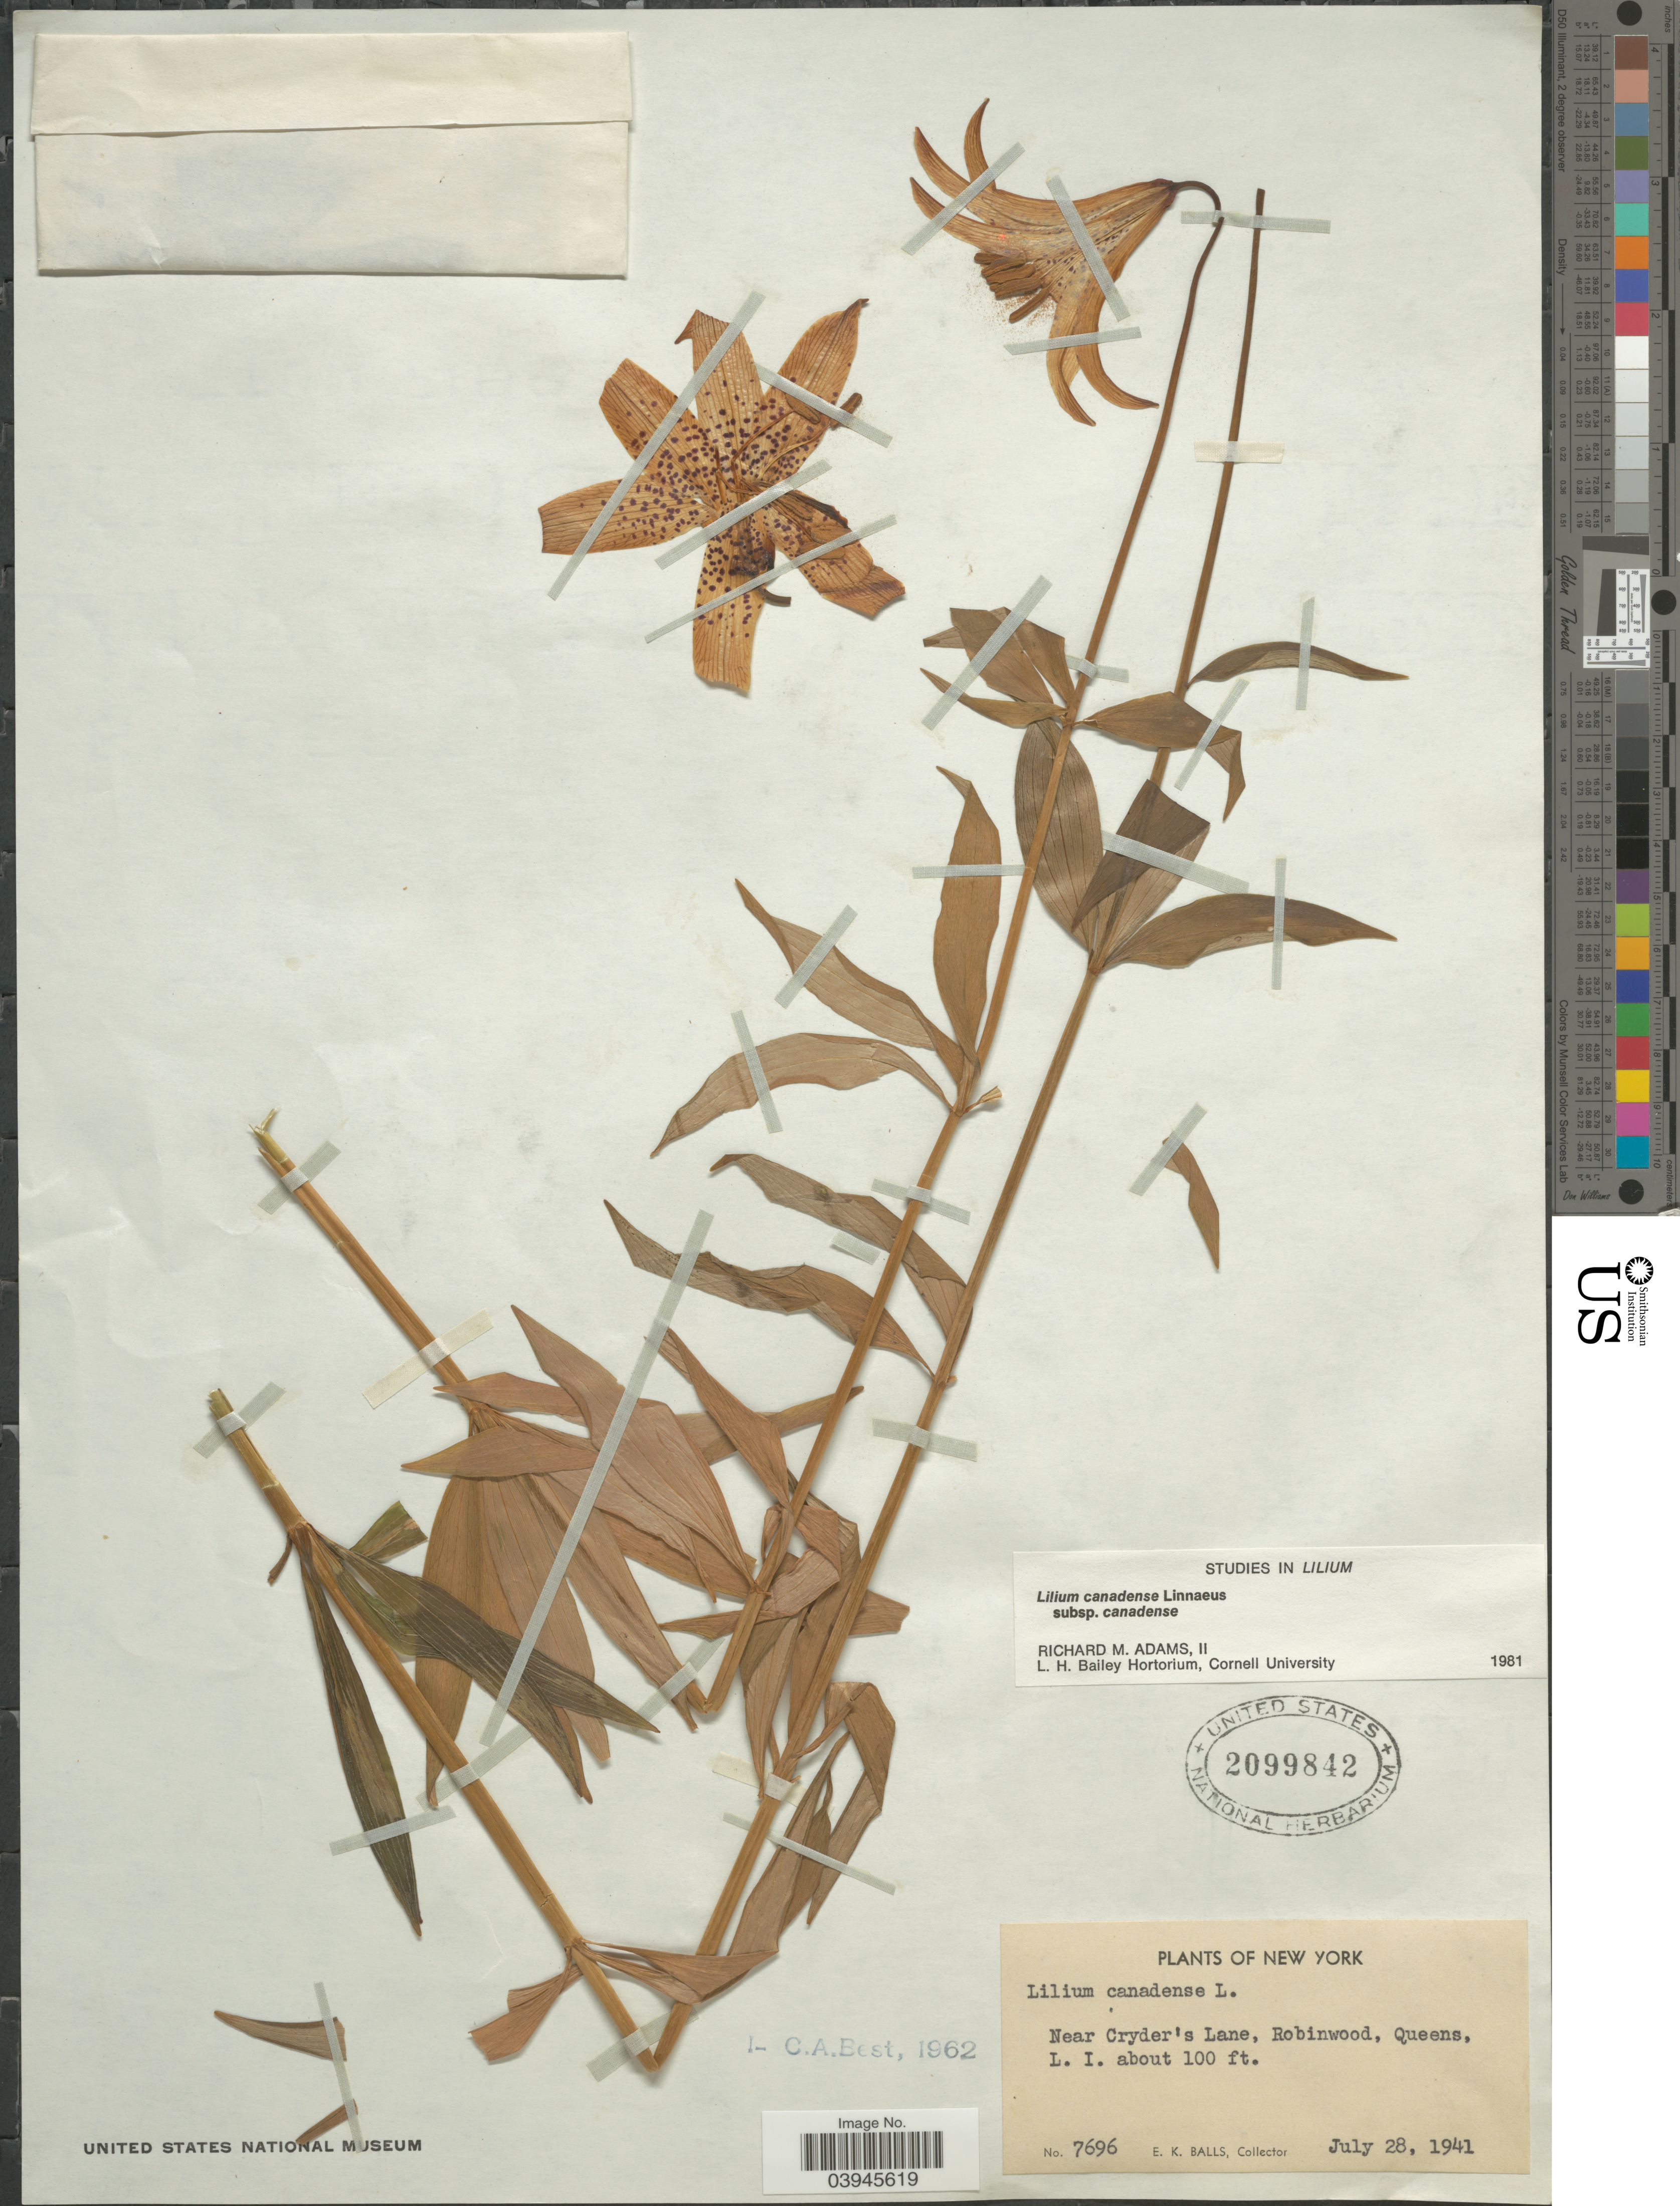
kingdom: Plantae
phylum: Tracheophyta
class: Liliopsida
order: Liliales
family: Liliaceae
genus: Lilium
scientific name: Lilium canadense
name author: L.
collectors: E. K. Balls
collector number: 7696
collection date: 1941-07-28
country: United States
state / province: New York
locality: Near Cryder's Lane, Robinwood, Queens, L. I.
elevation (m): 30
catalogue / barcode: US 2099842